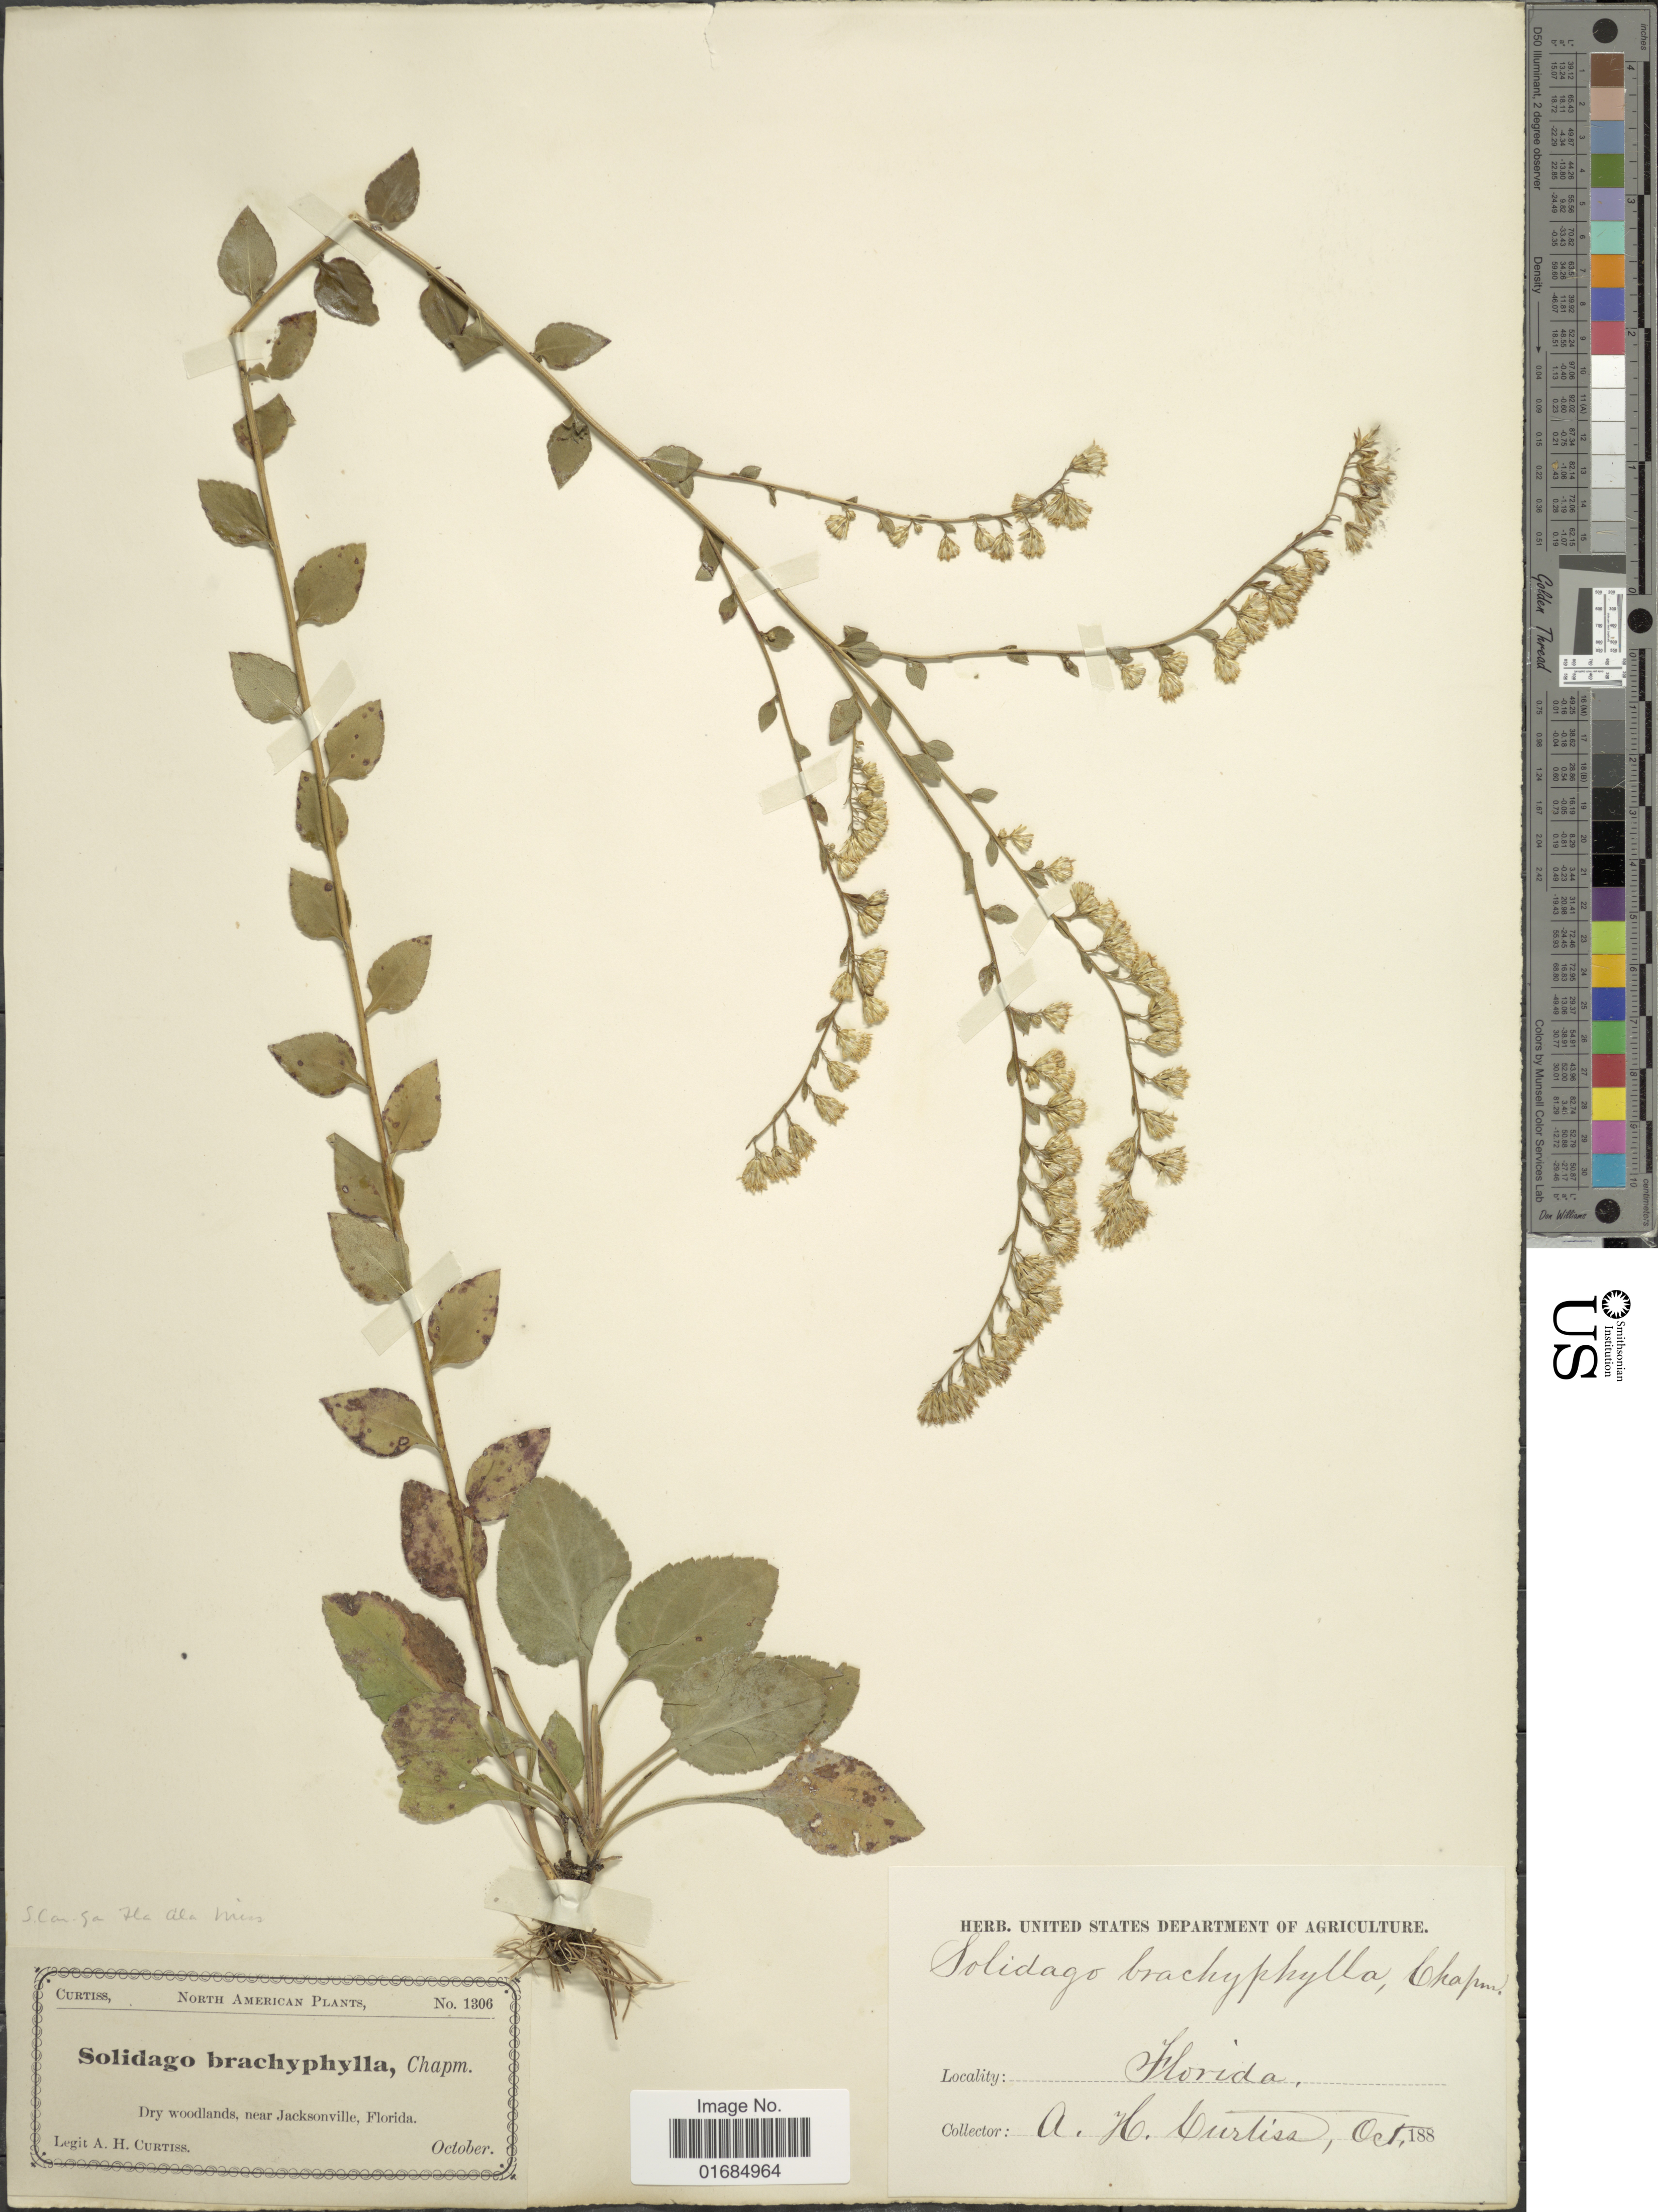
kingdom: Plantae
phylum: Tracheophyta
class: Magnoliopsida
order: Asterales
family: Asteraceae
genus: Solidago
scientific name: Solidago brachyphylla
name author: Chapman ex Torr. & A. Gray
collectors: A. H. Curtiss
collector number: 1306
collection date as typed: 188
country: United States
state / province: Florida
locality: Dry woodlands, near Jacksonville.